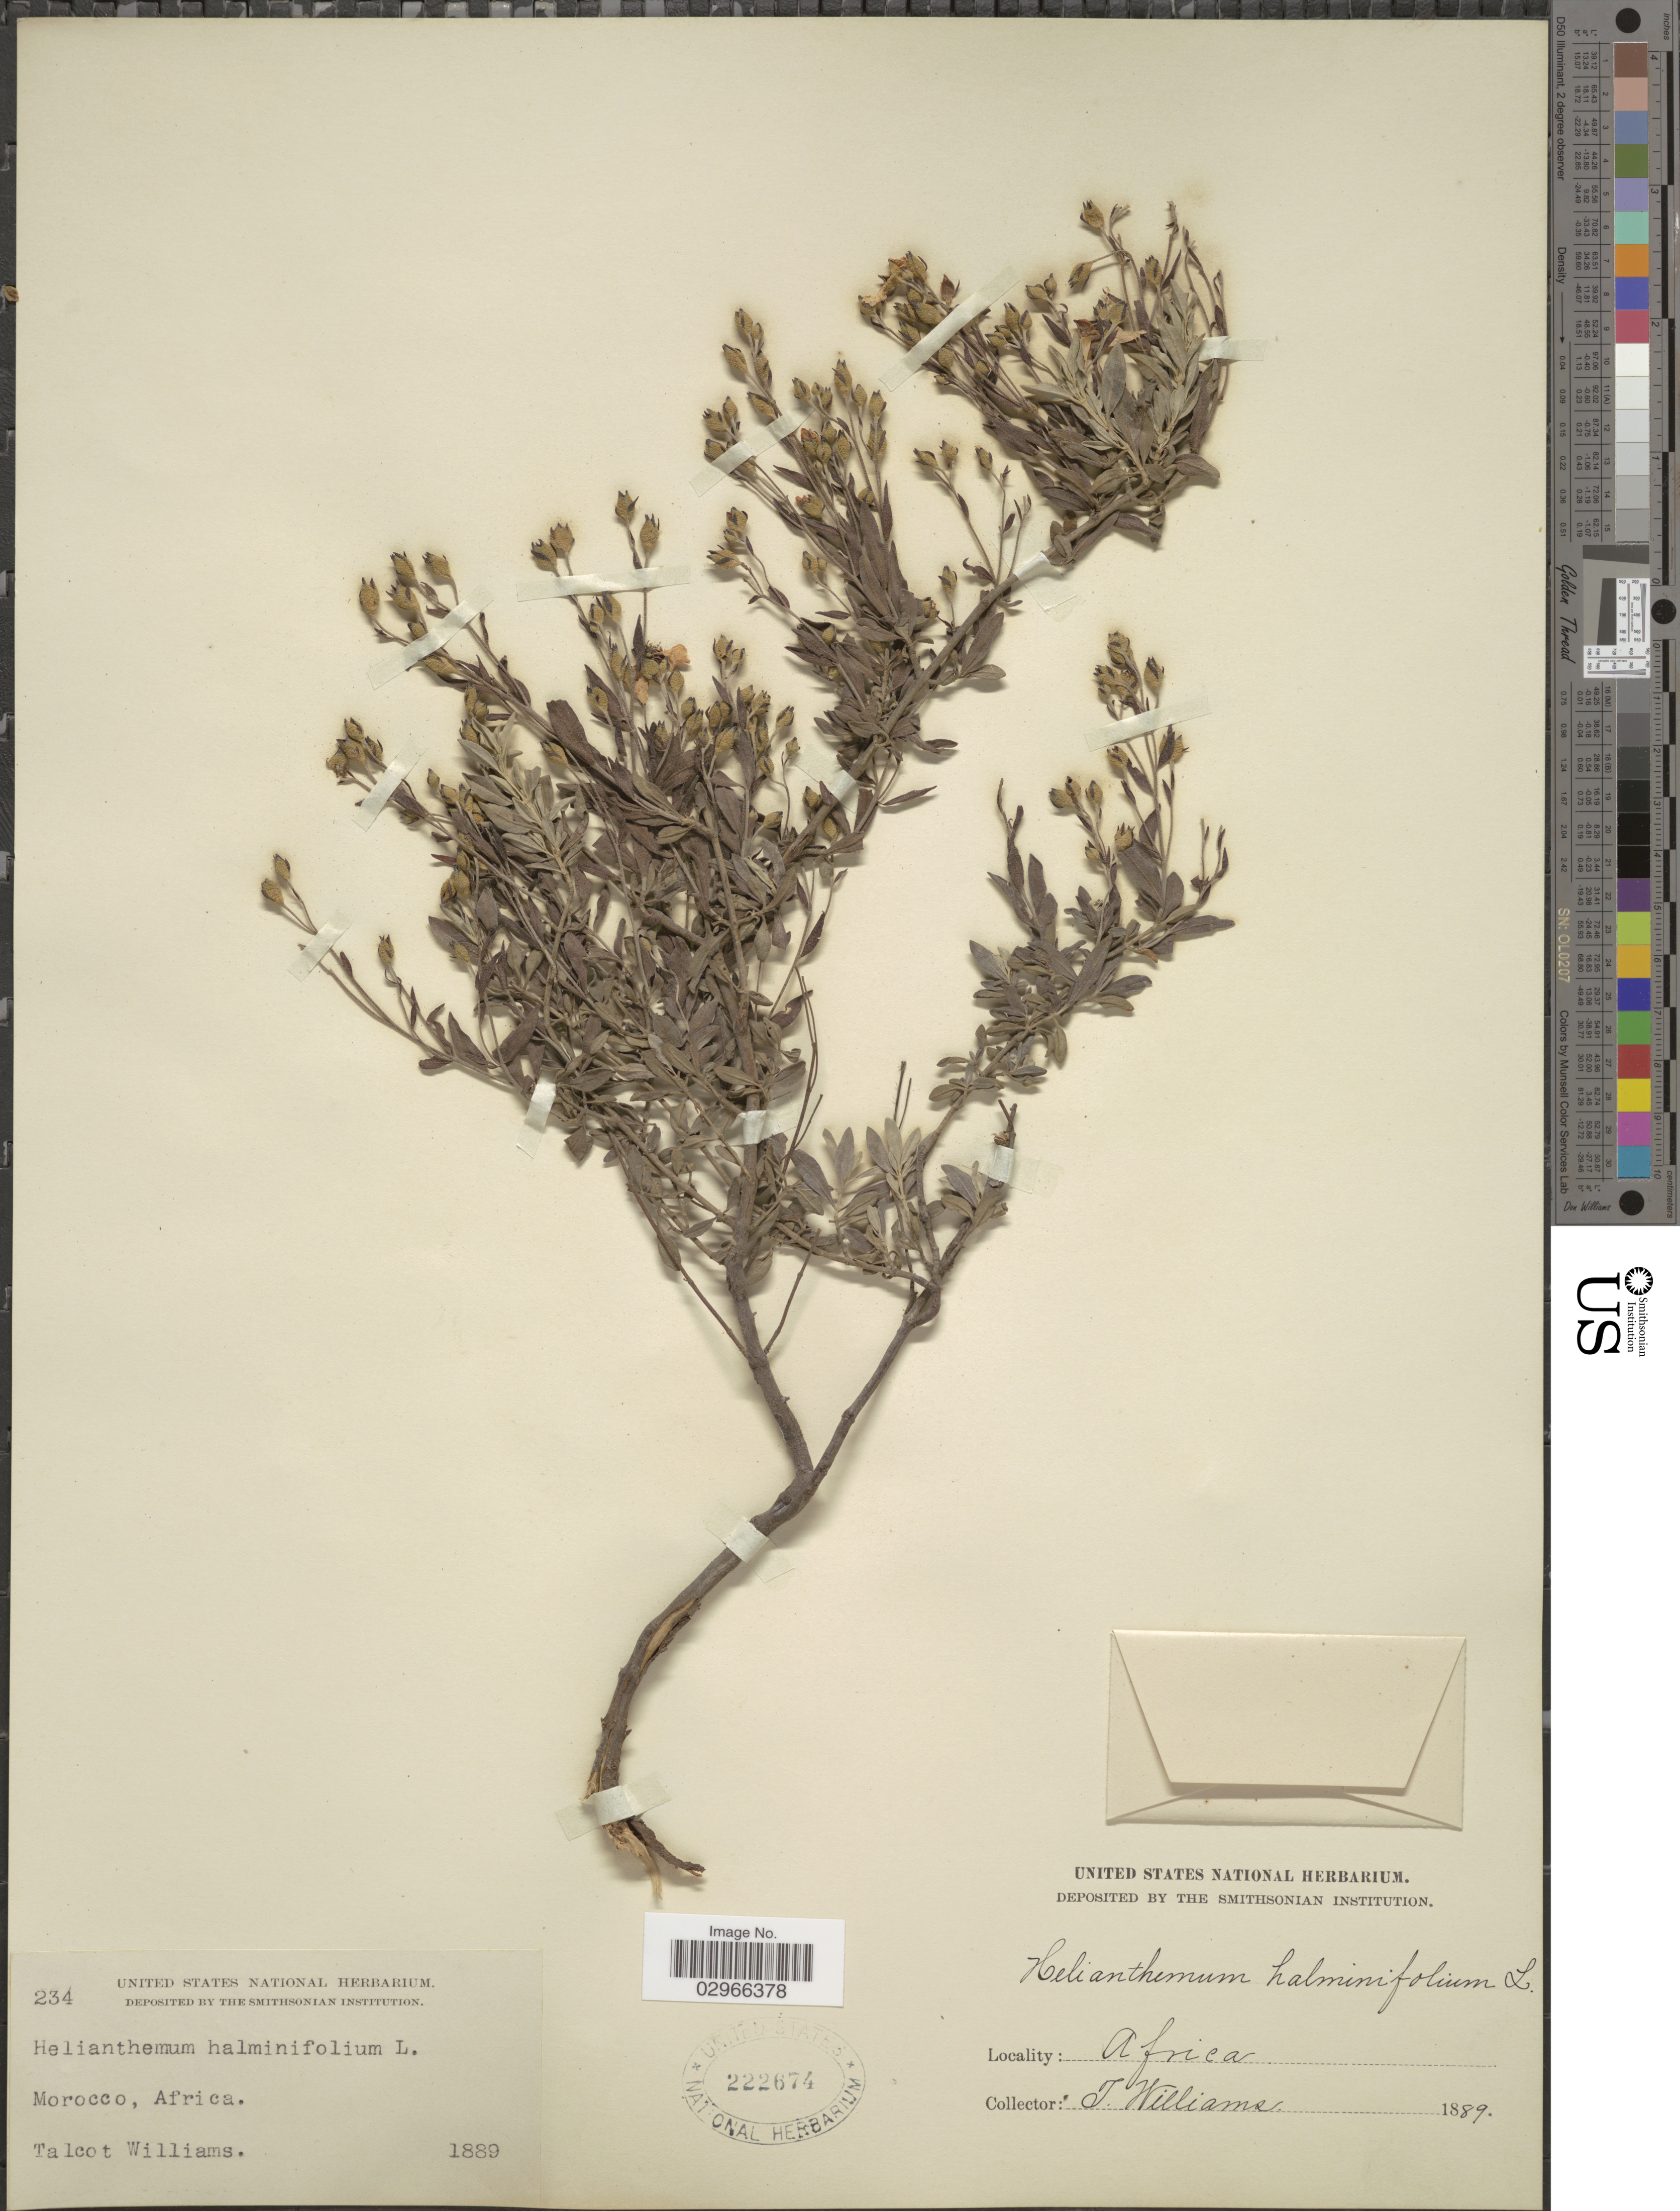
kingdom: Plantae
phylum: Tracheophyta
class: Magnoliopsida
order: Malvales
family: Cistaceae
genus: Halimium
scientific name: Halimium halimifolium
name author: (L.) Willk.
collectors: T. Williams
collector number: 234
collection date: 1889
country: Morocco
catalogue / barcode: US 222674